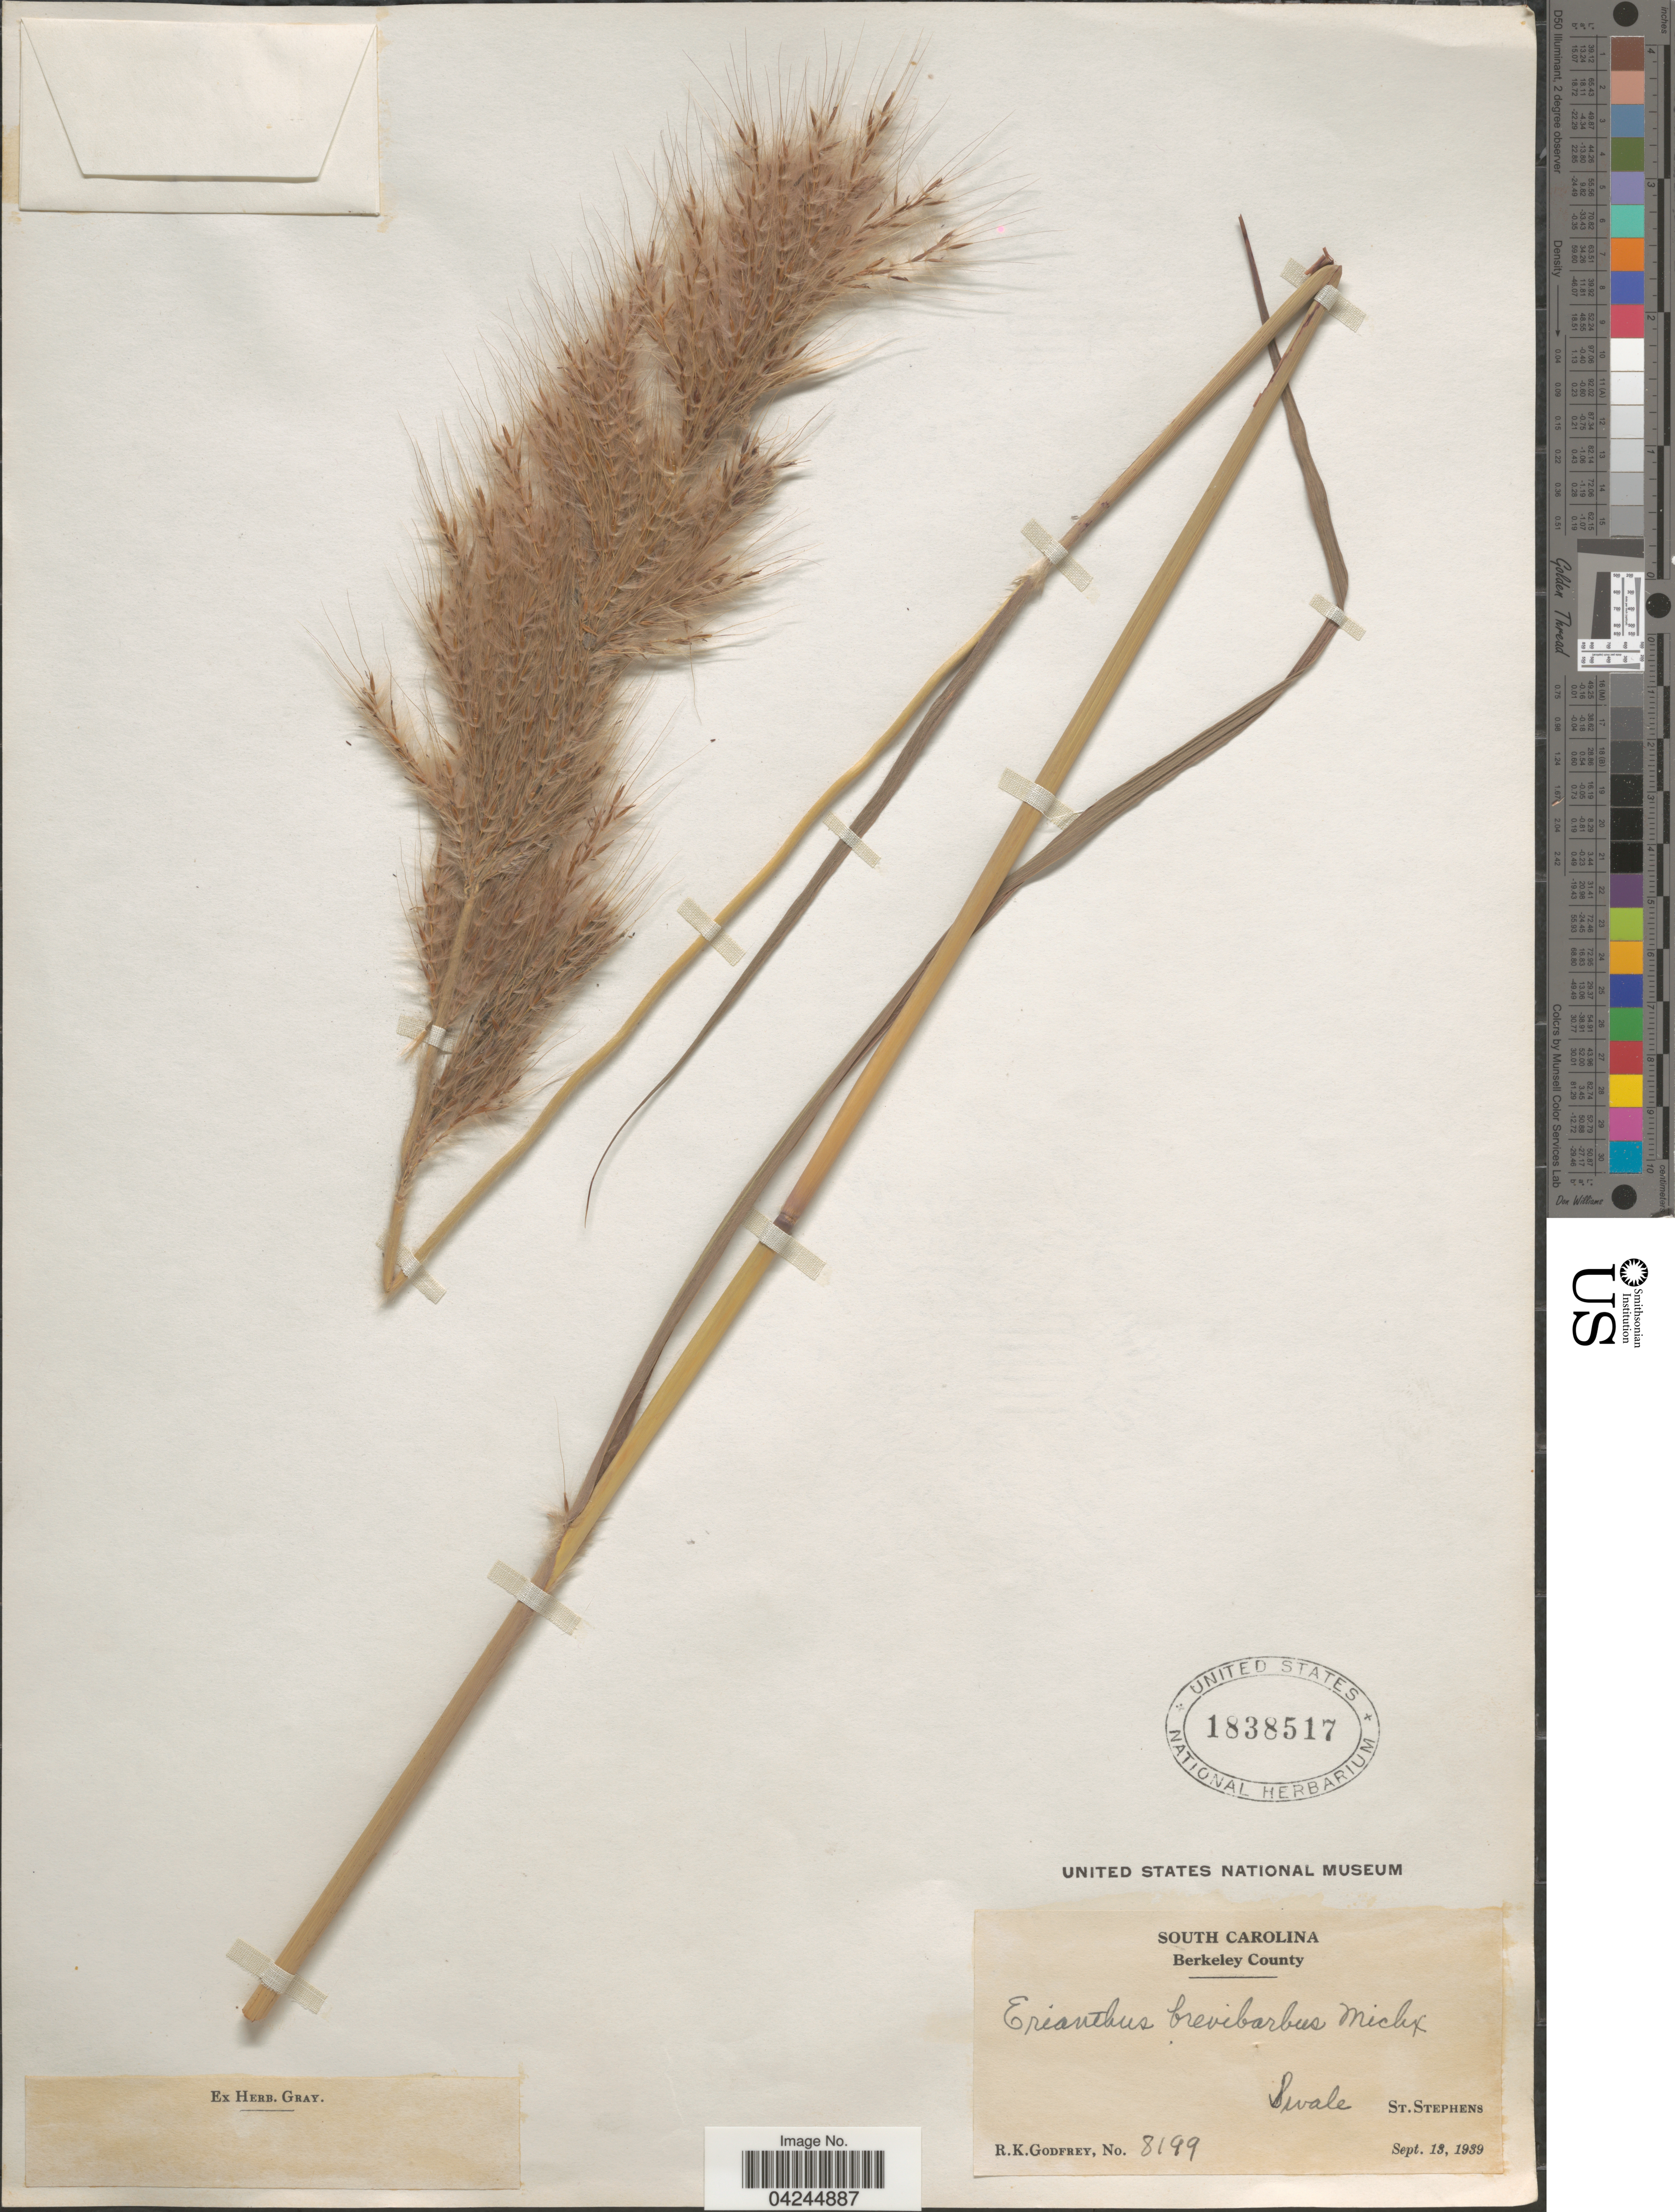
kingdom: Plantae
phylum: Tracheophyta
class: Liliopsida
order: Poales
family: Poaceae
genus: Erianthus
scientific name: Erianthus brevibarbis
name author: Michx.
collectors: R. K. Godfrey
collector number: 8199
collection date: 1939-09-13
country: United States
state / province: South Carolina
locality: Berkeley County. Swale St. Stephens.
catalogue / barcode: US 1838517